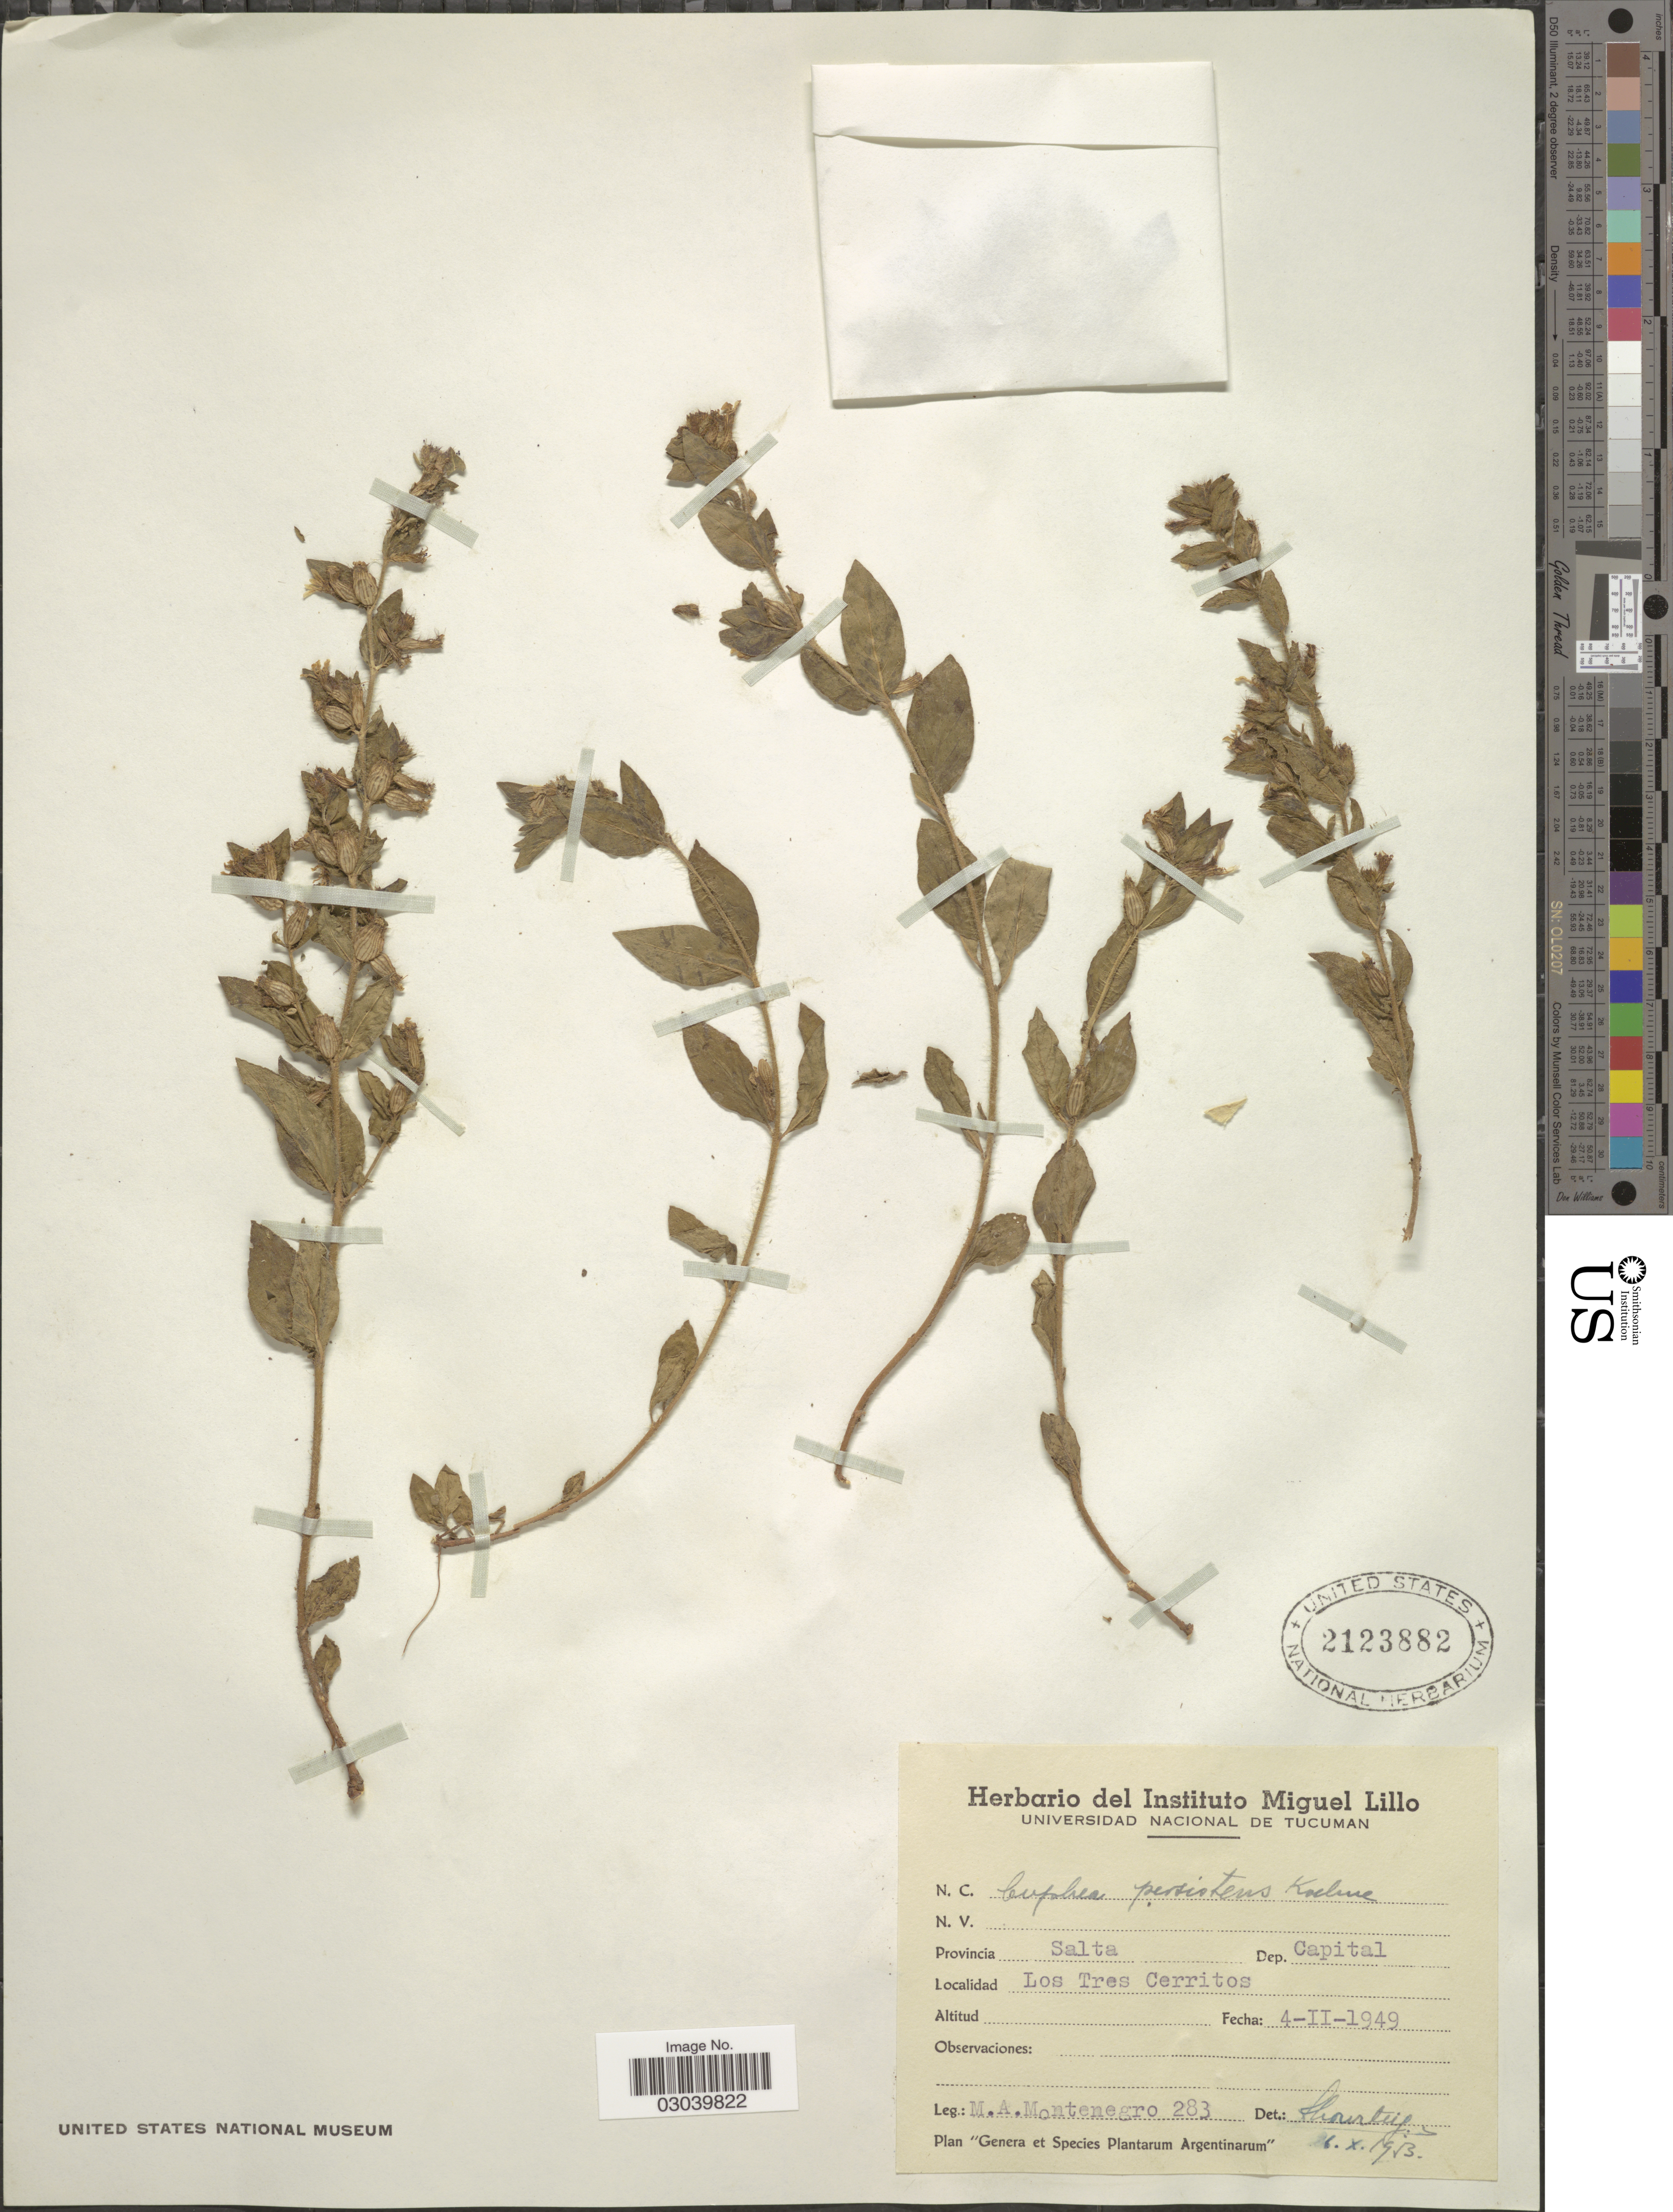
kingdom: Plantae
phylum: Tracheophyta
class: Magnoliopsida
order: Myrtales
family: Lythraceae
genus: Cuphea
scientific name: Cuphea persistens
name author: Koehne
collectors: M. A. Montenegro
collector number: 283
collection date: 1949-02-04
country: Argentina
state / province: Salta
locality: Dep. Capital. Los Tres Cerritos.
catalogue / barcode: US 2123882